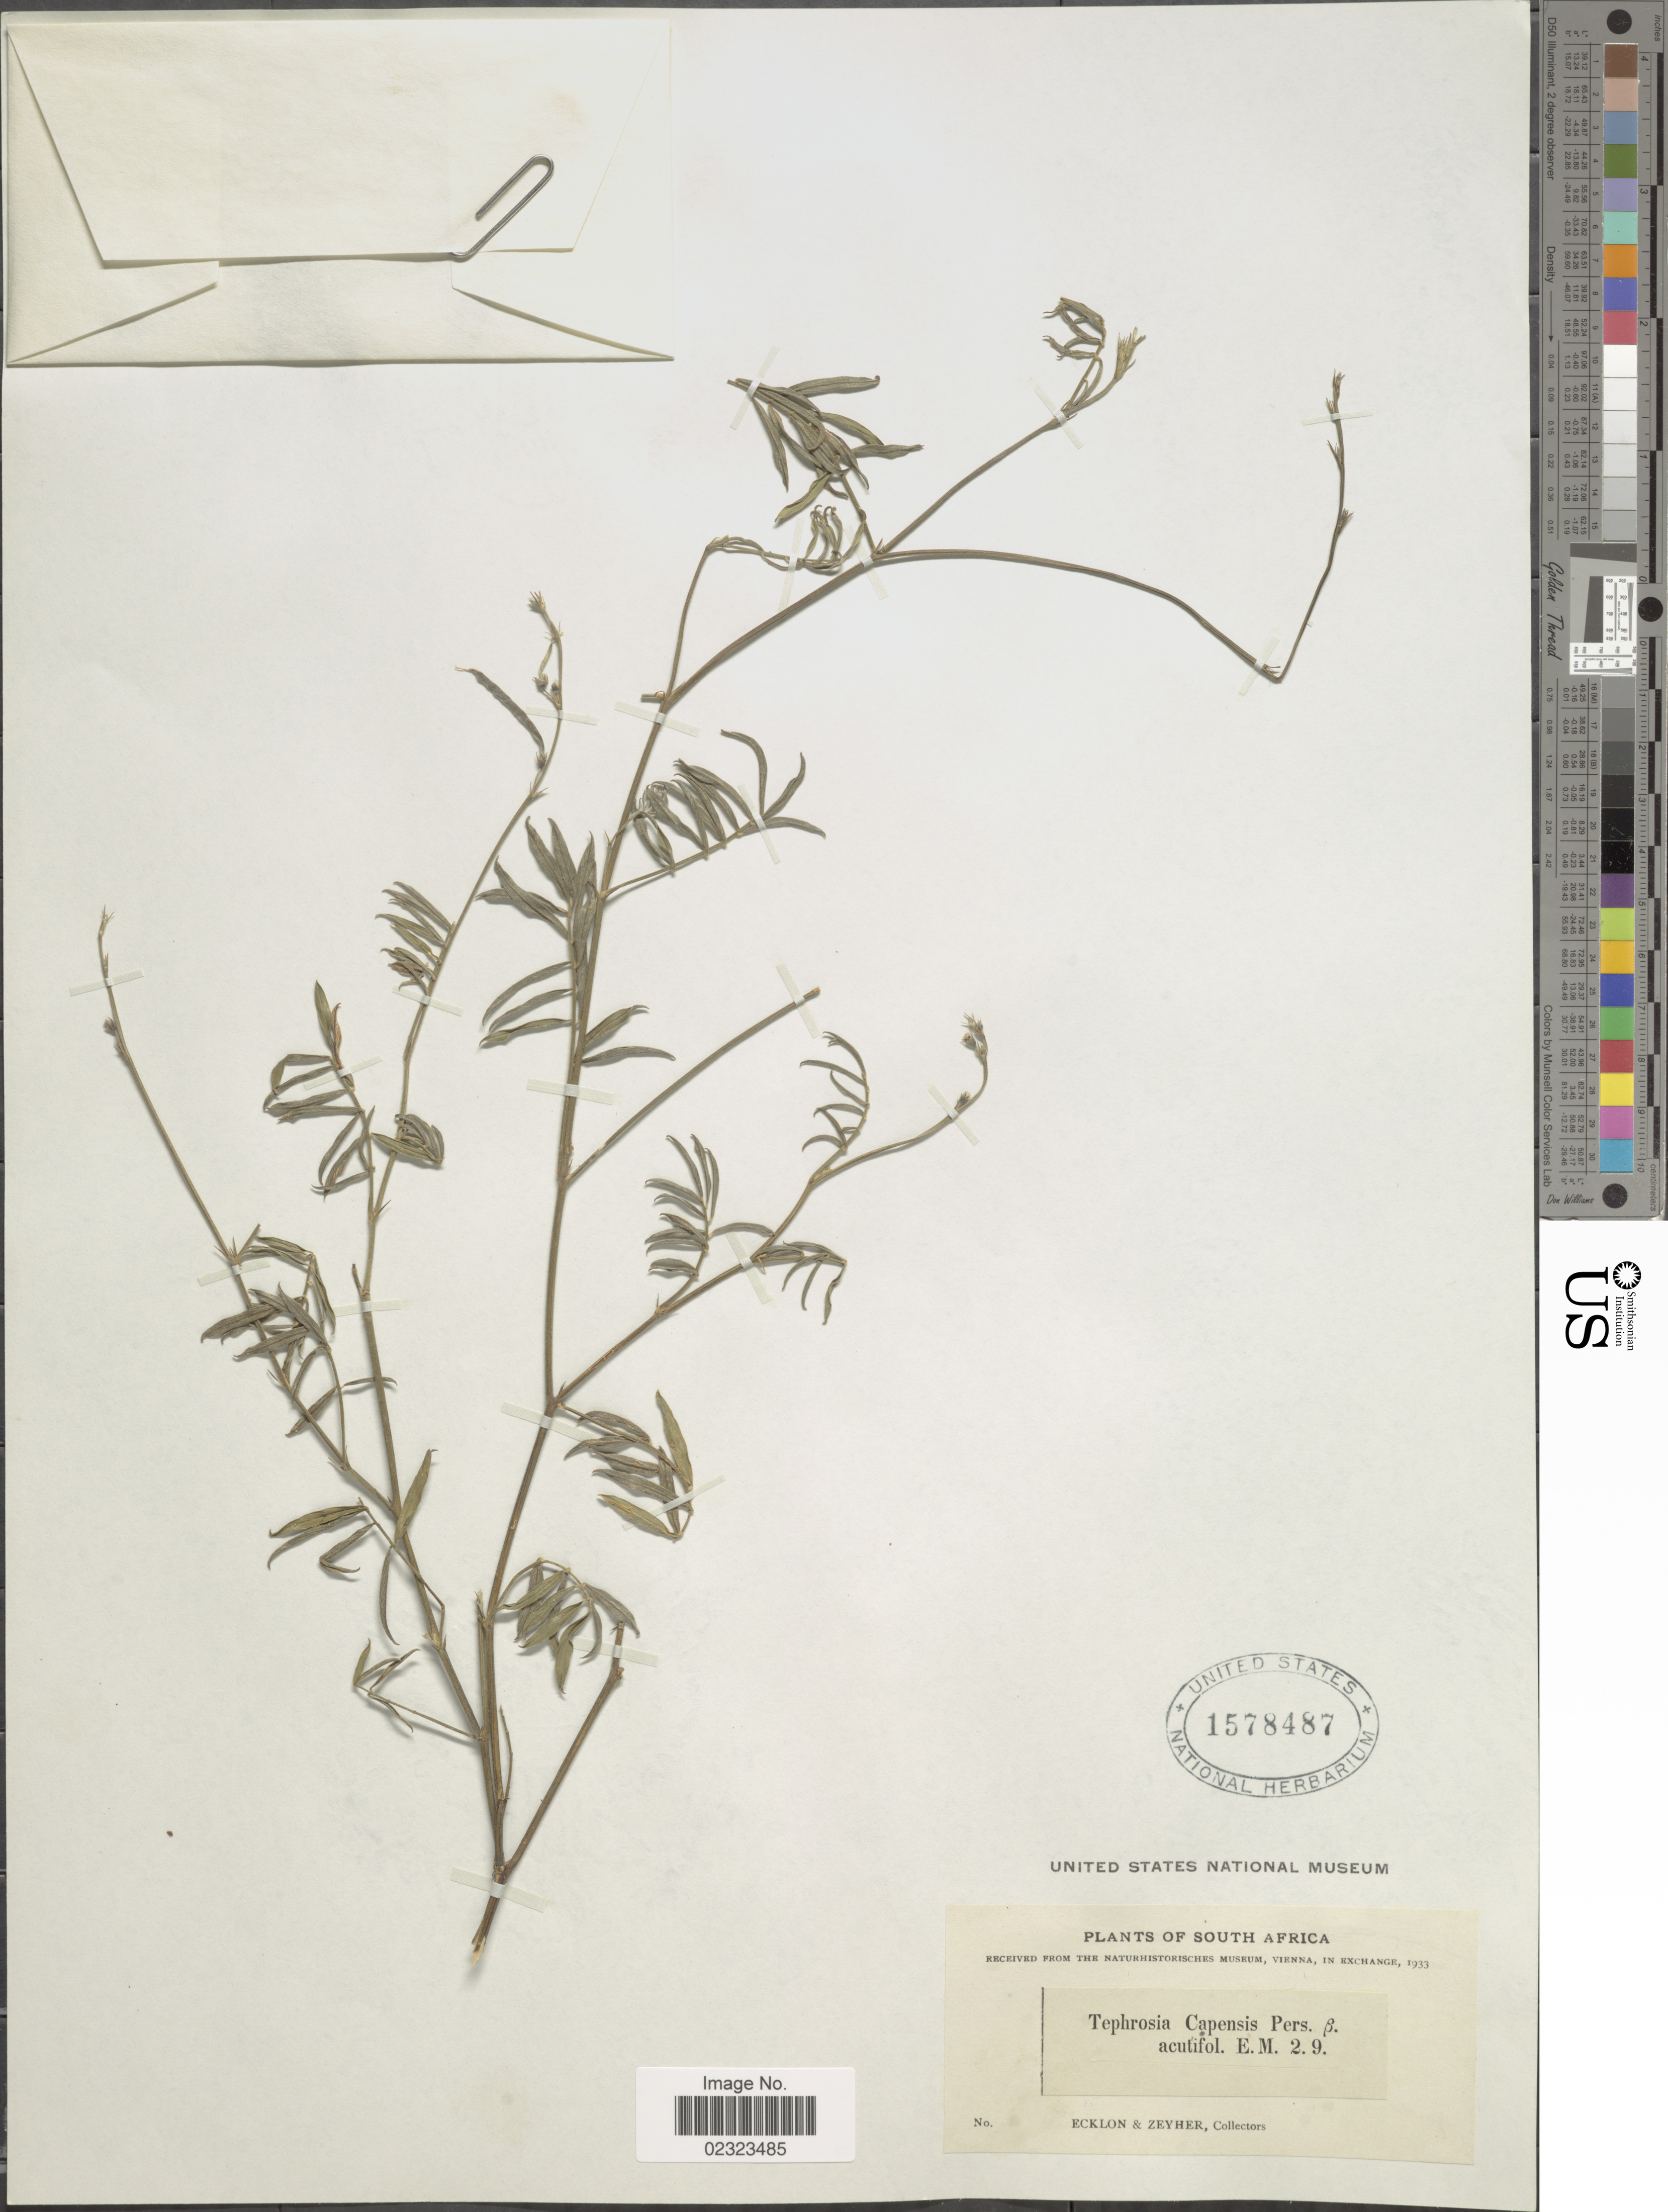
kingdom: Plantae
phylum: Tracheophyta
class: Magnoliopsida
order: Fabales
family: Fabaceae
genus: Tephrosia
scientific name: Tephrosia capensis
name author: (Jacq.) Pers.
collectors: -. Ecklon & -. Zeyher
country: South Africa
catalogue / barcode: US 1578487